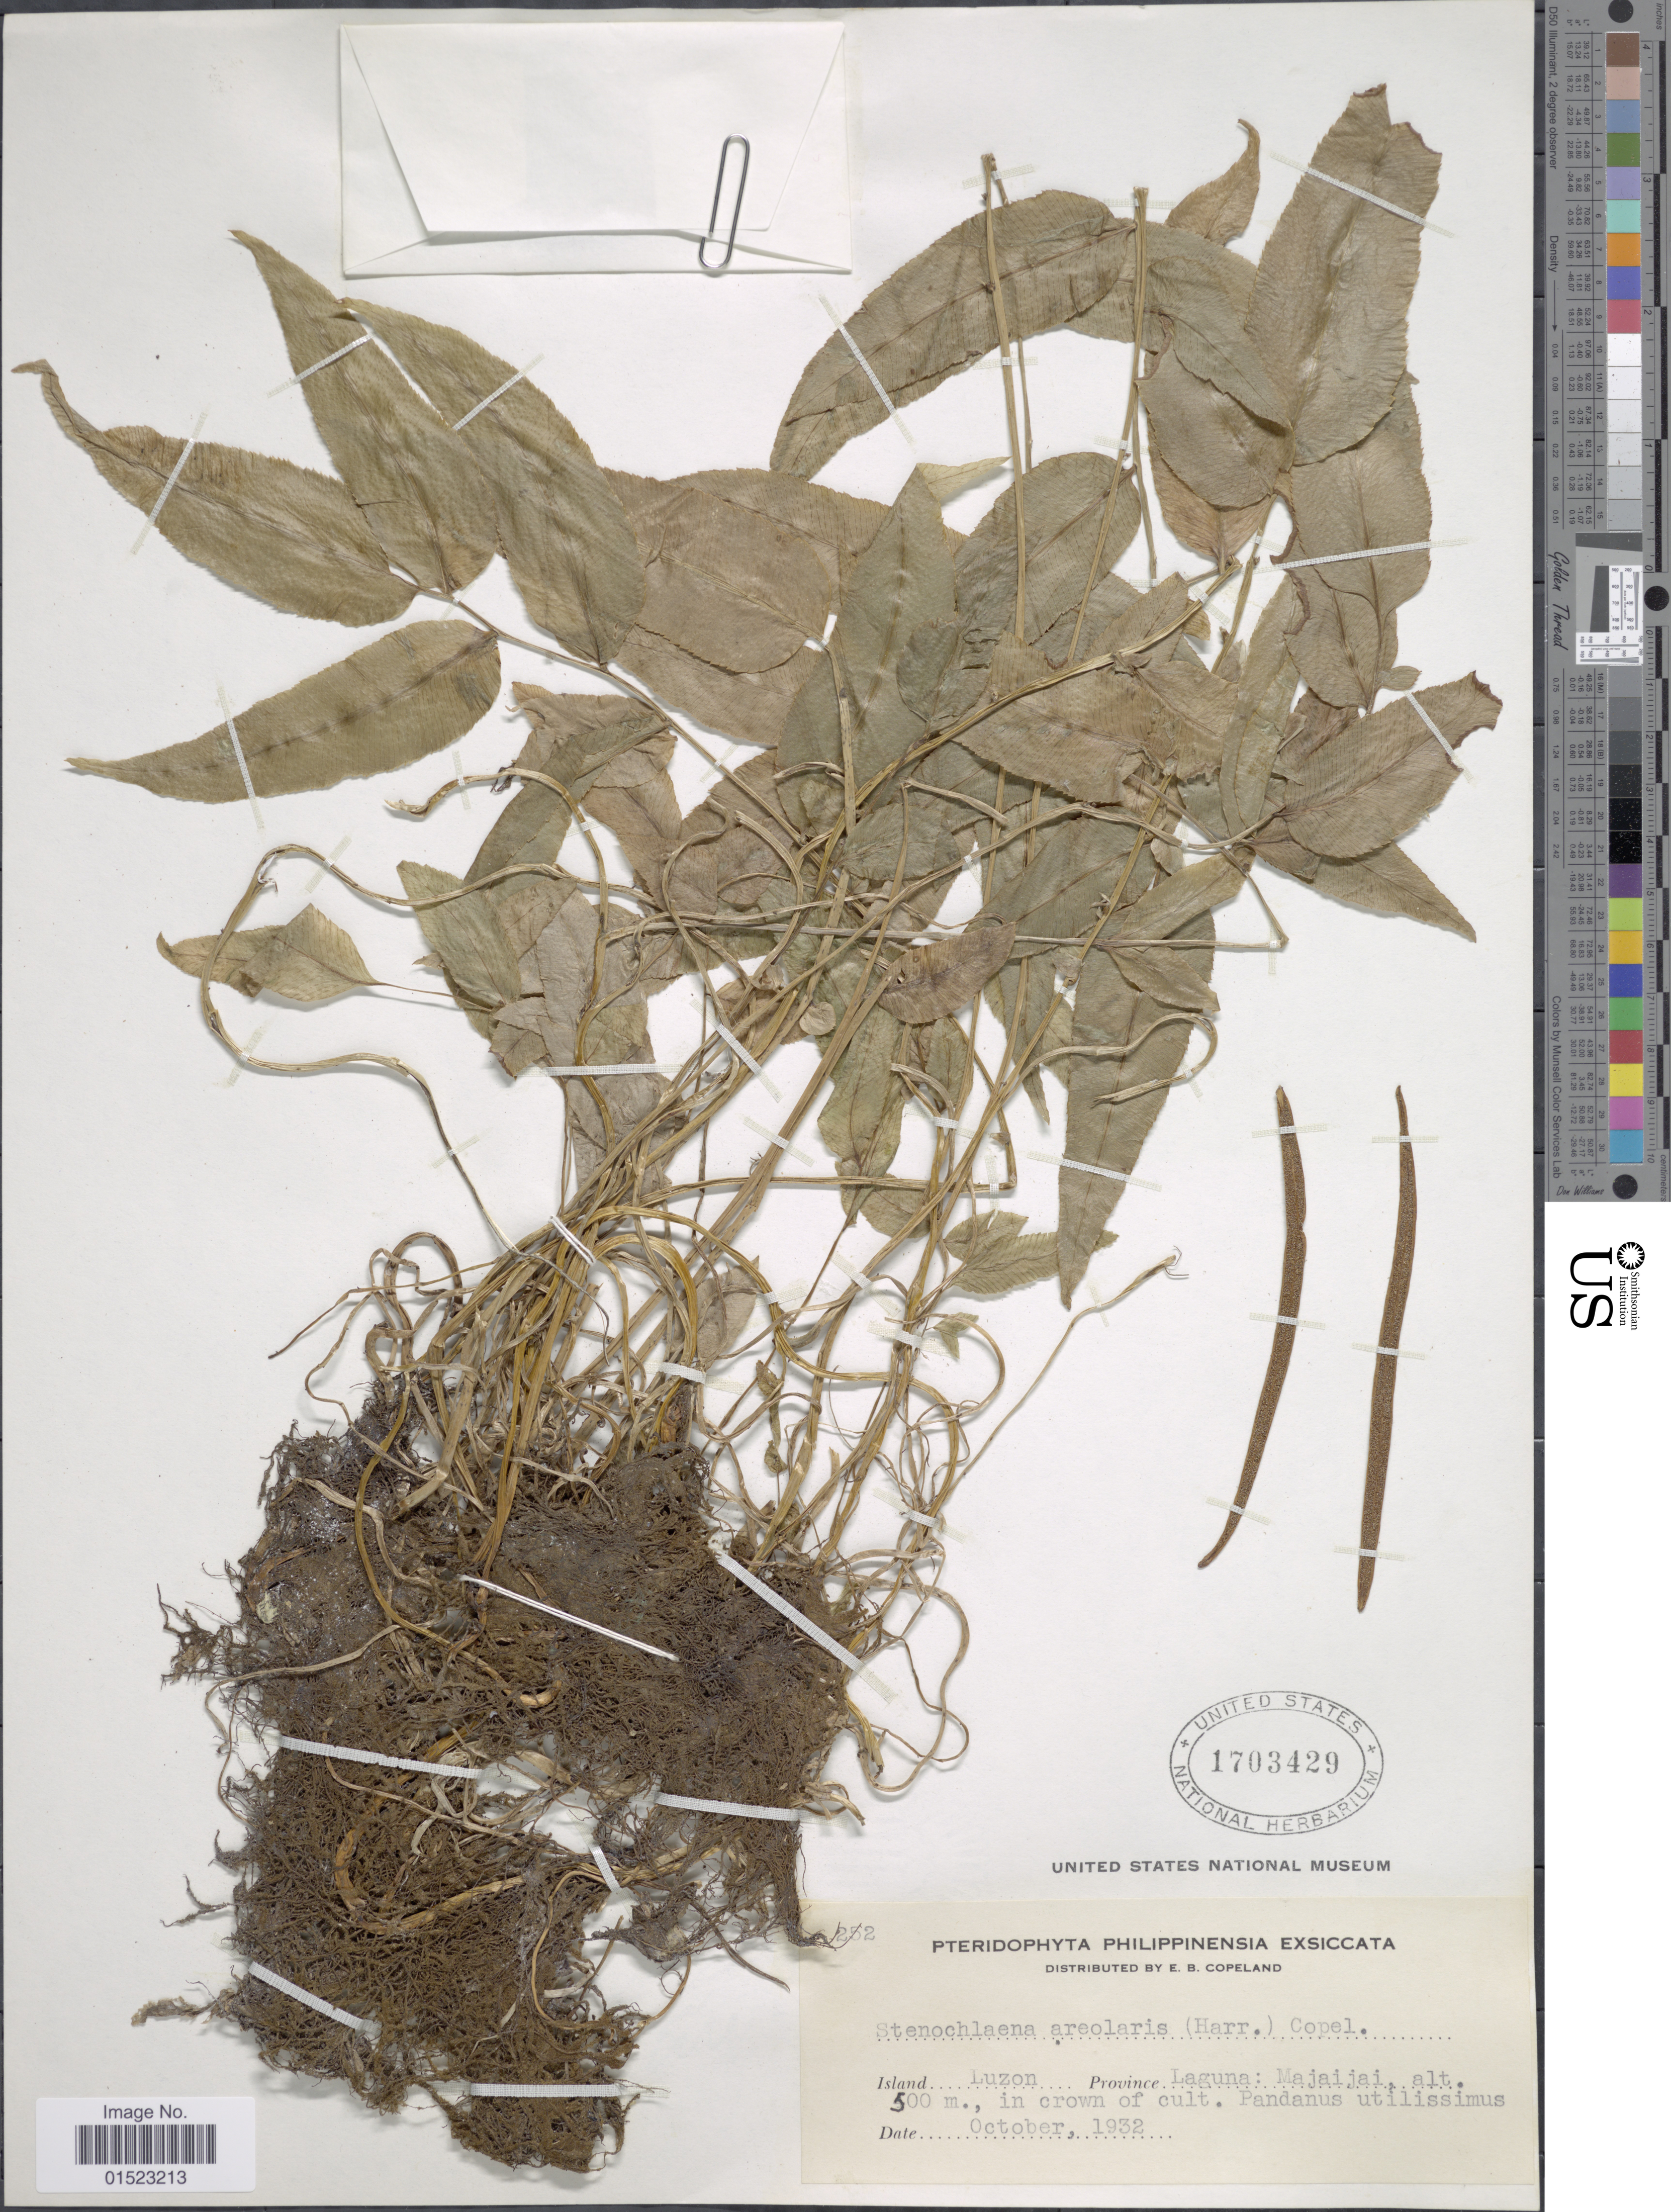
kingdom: Plantae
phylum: Tracheophyta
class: Polypodiopsida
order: Polypodiales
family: Blechnaceae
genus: Stenochlaena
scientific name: Stenochlaena areolaris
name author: (Harr.) Copel.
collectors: E. B. Copeland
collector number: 252*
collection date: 1932-10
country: Philippines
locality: Luzon, Laguna: Majaijai, Exsiccata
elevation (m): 500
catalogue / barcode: US 1703429